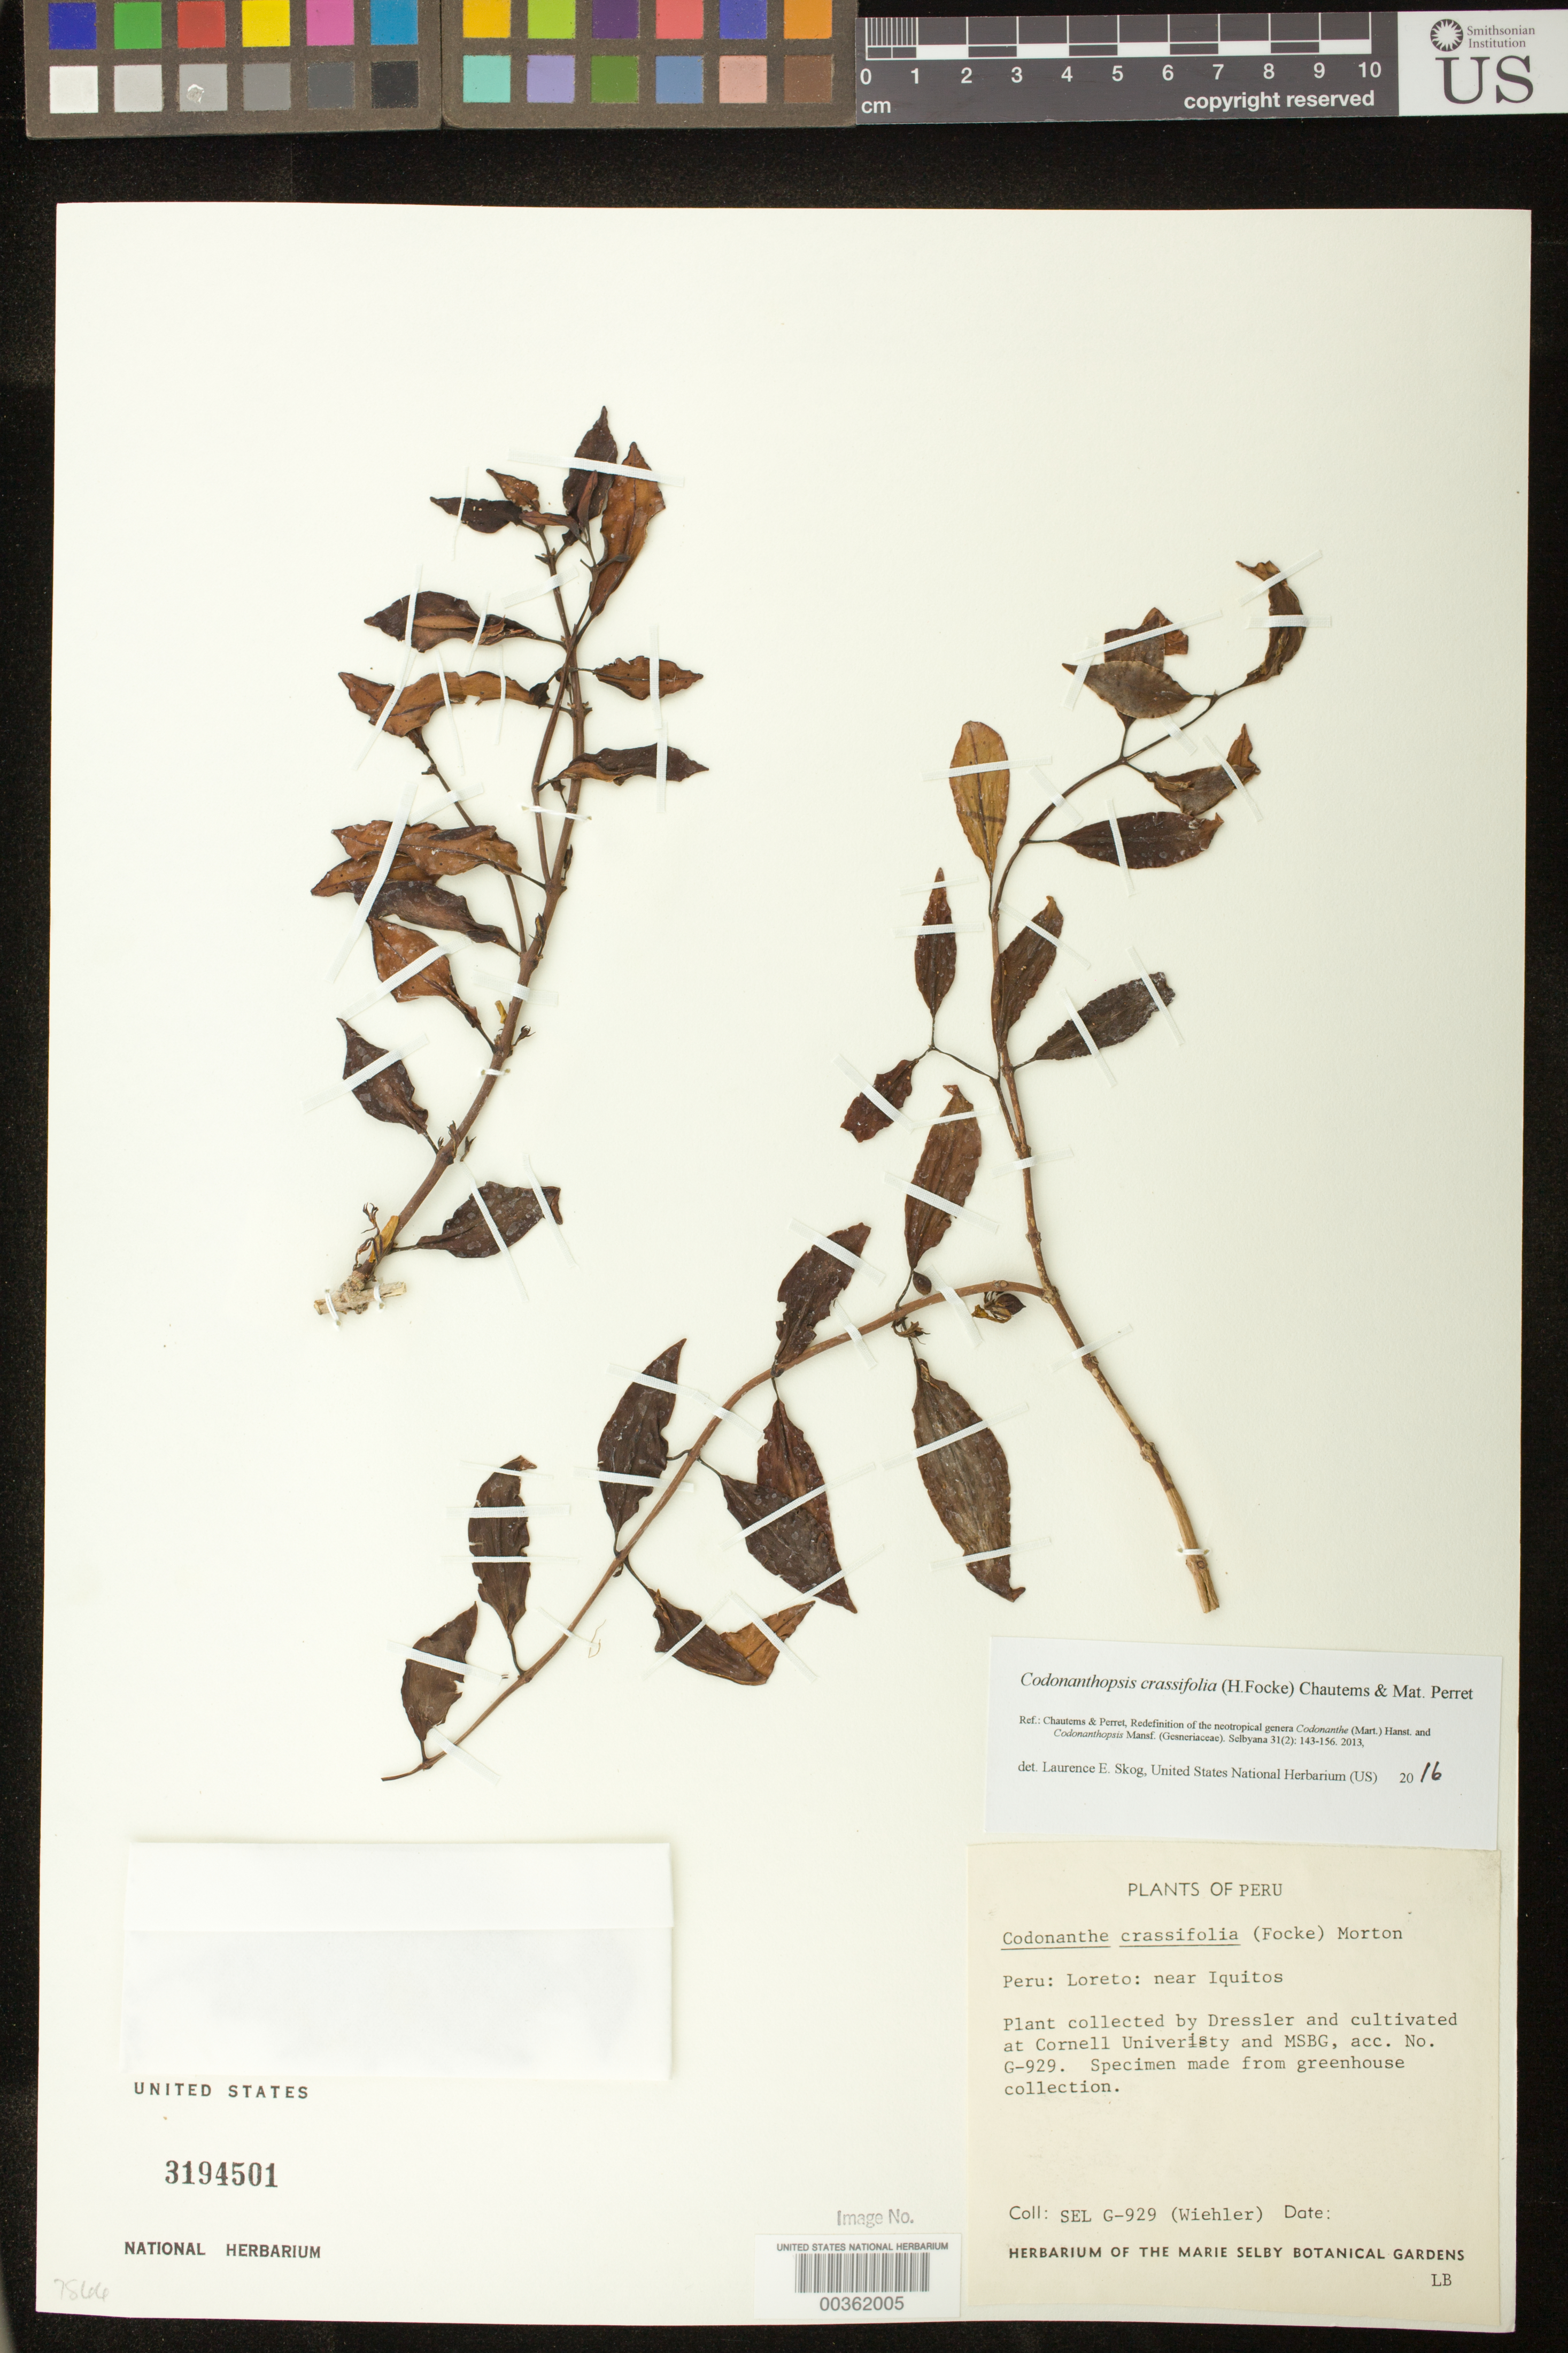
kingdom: Plantae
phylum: Tracheophyta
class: Magnoliopsida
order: Lamiales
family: Gesneriaceae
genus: Codonanthopsis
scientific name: Codonanthopsis crassifolia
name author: (H. Focke) Chautems & Mat.Perret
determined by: Skog, Laurence E.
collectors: H. J. Wiehler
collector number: s.n. [G-929]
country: Peru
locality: Peru: Loreto, near Iquitos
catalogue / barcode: US 3194501